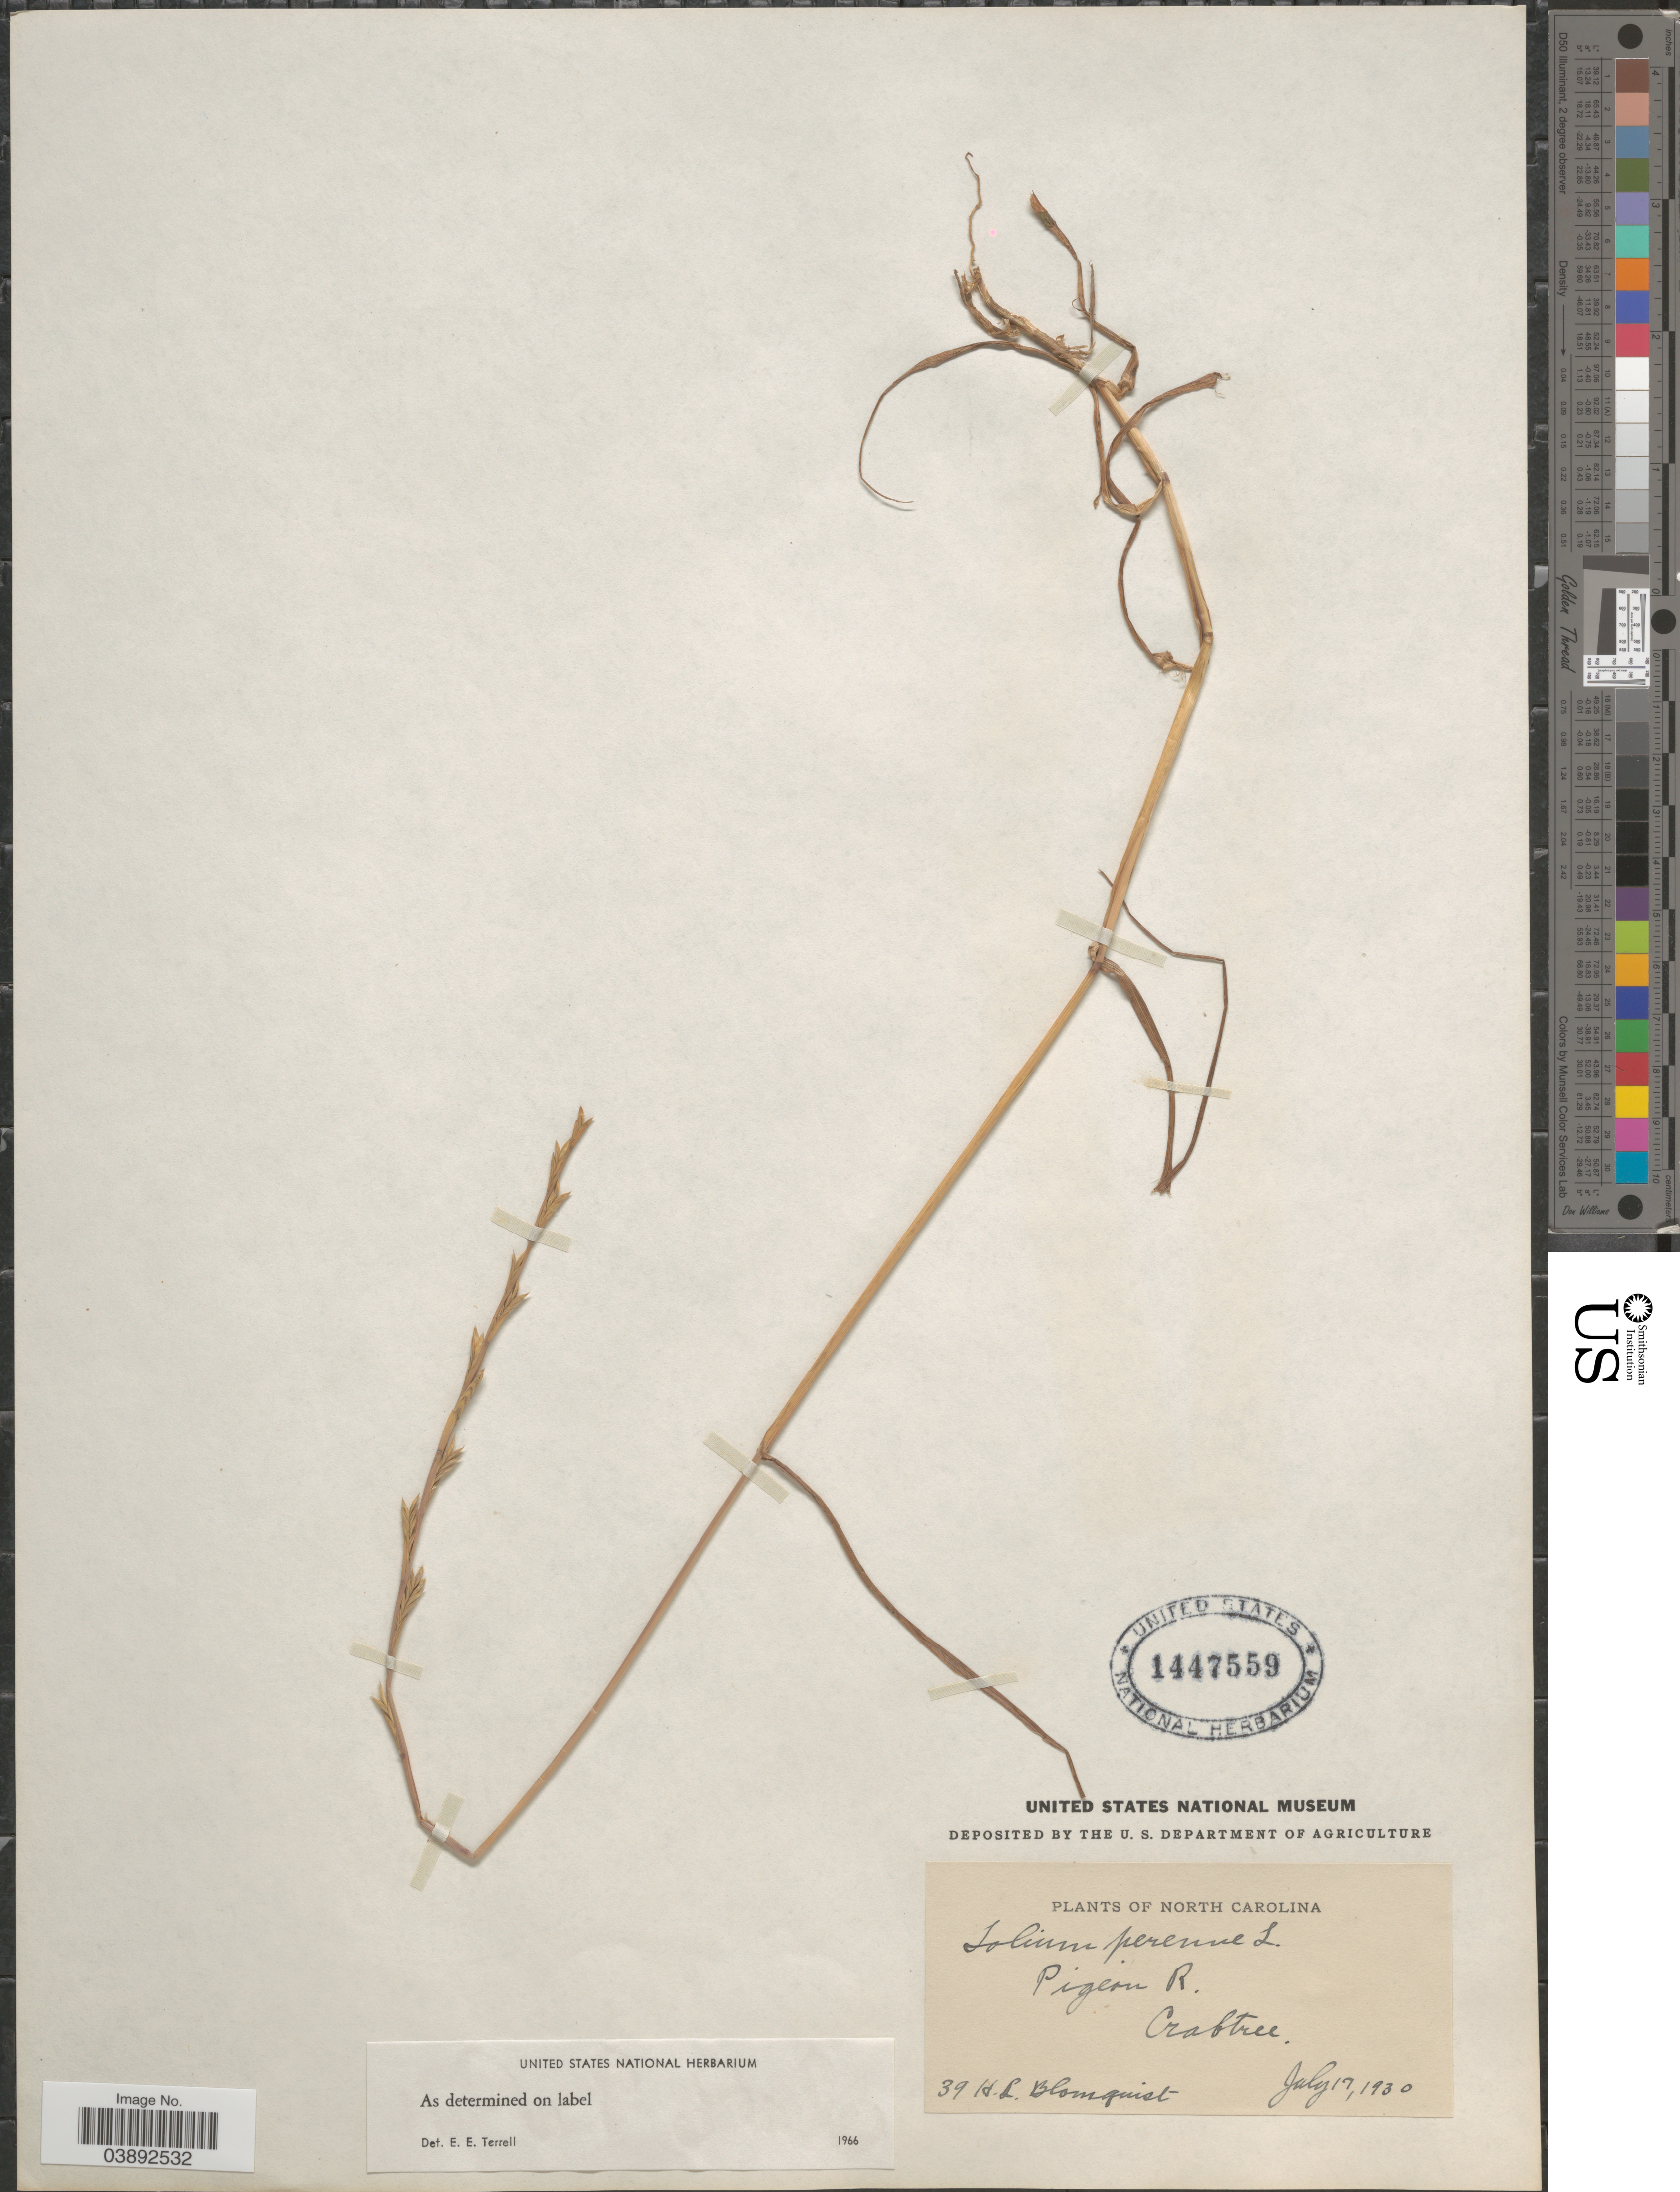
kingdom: Plantae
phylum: Tracheophyta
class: Liliopsida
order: Poales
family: Poaceae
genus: Lolium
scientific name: Lolium perenne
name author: L.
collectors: H. Blomquist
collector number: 39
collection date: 1930-07-17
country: United States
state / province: North Carolina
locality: Pigeon R. Crabtree.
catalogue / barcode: US 1447559